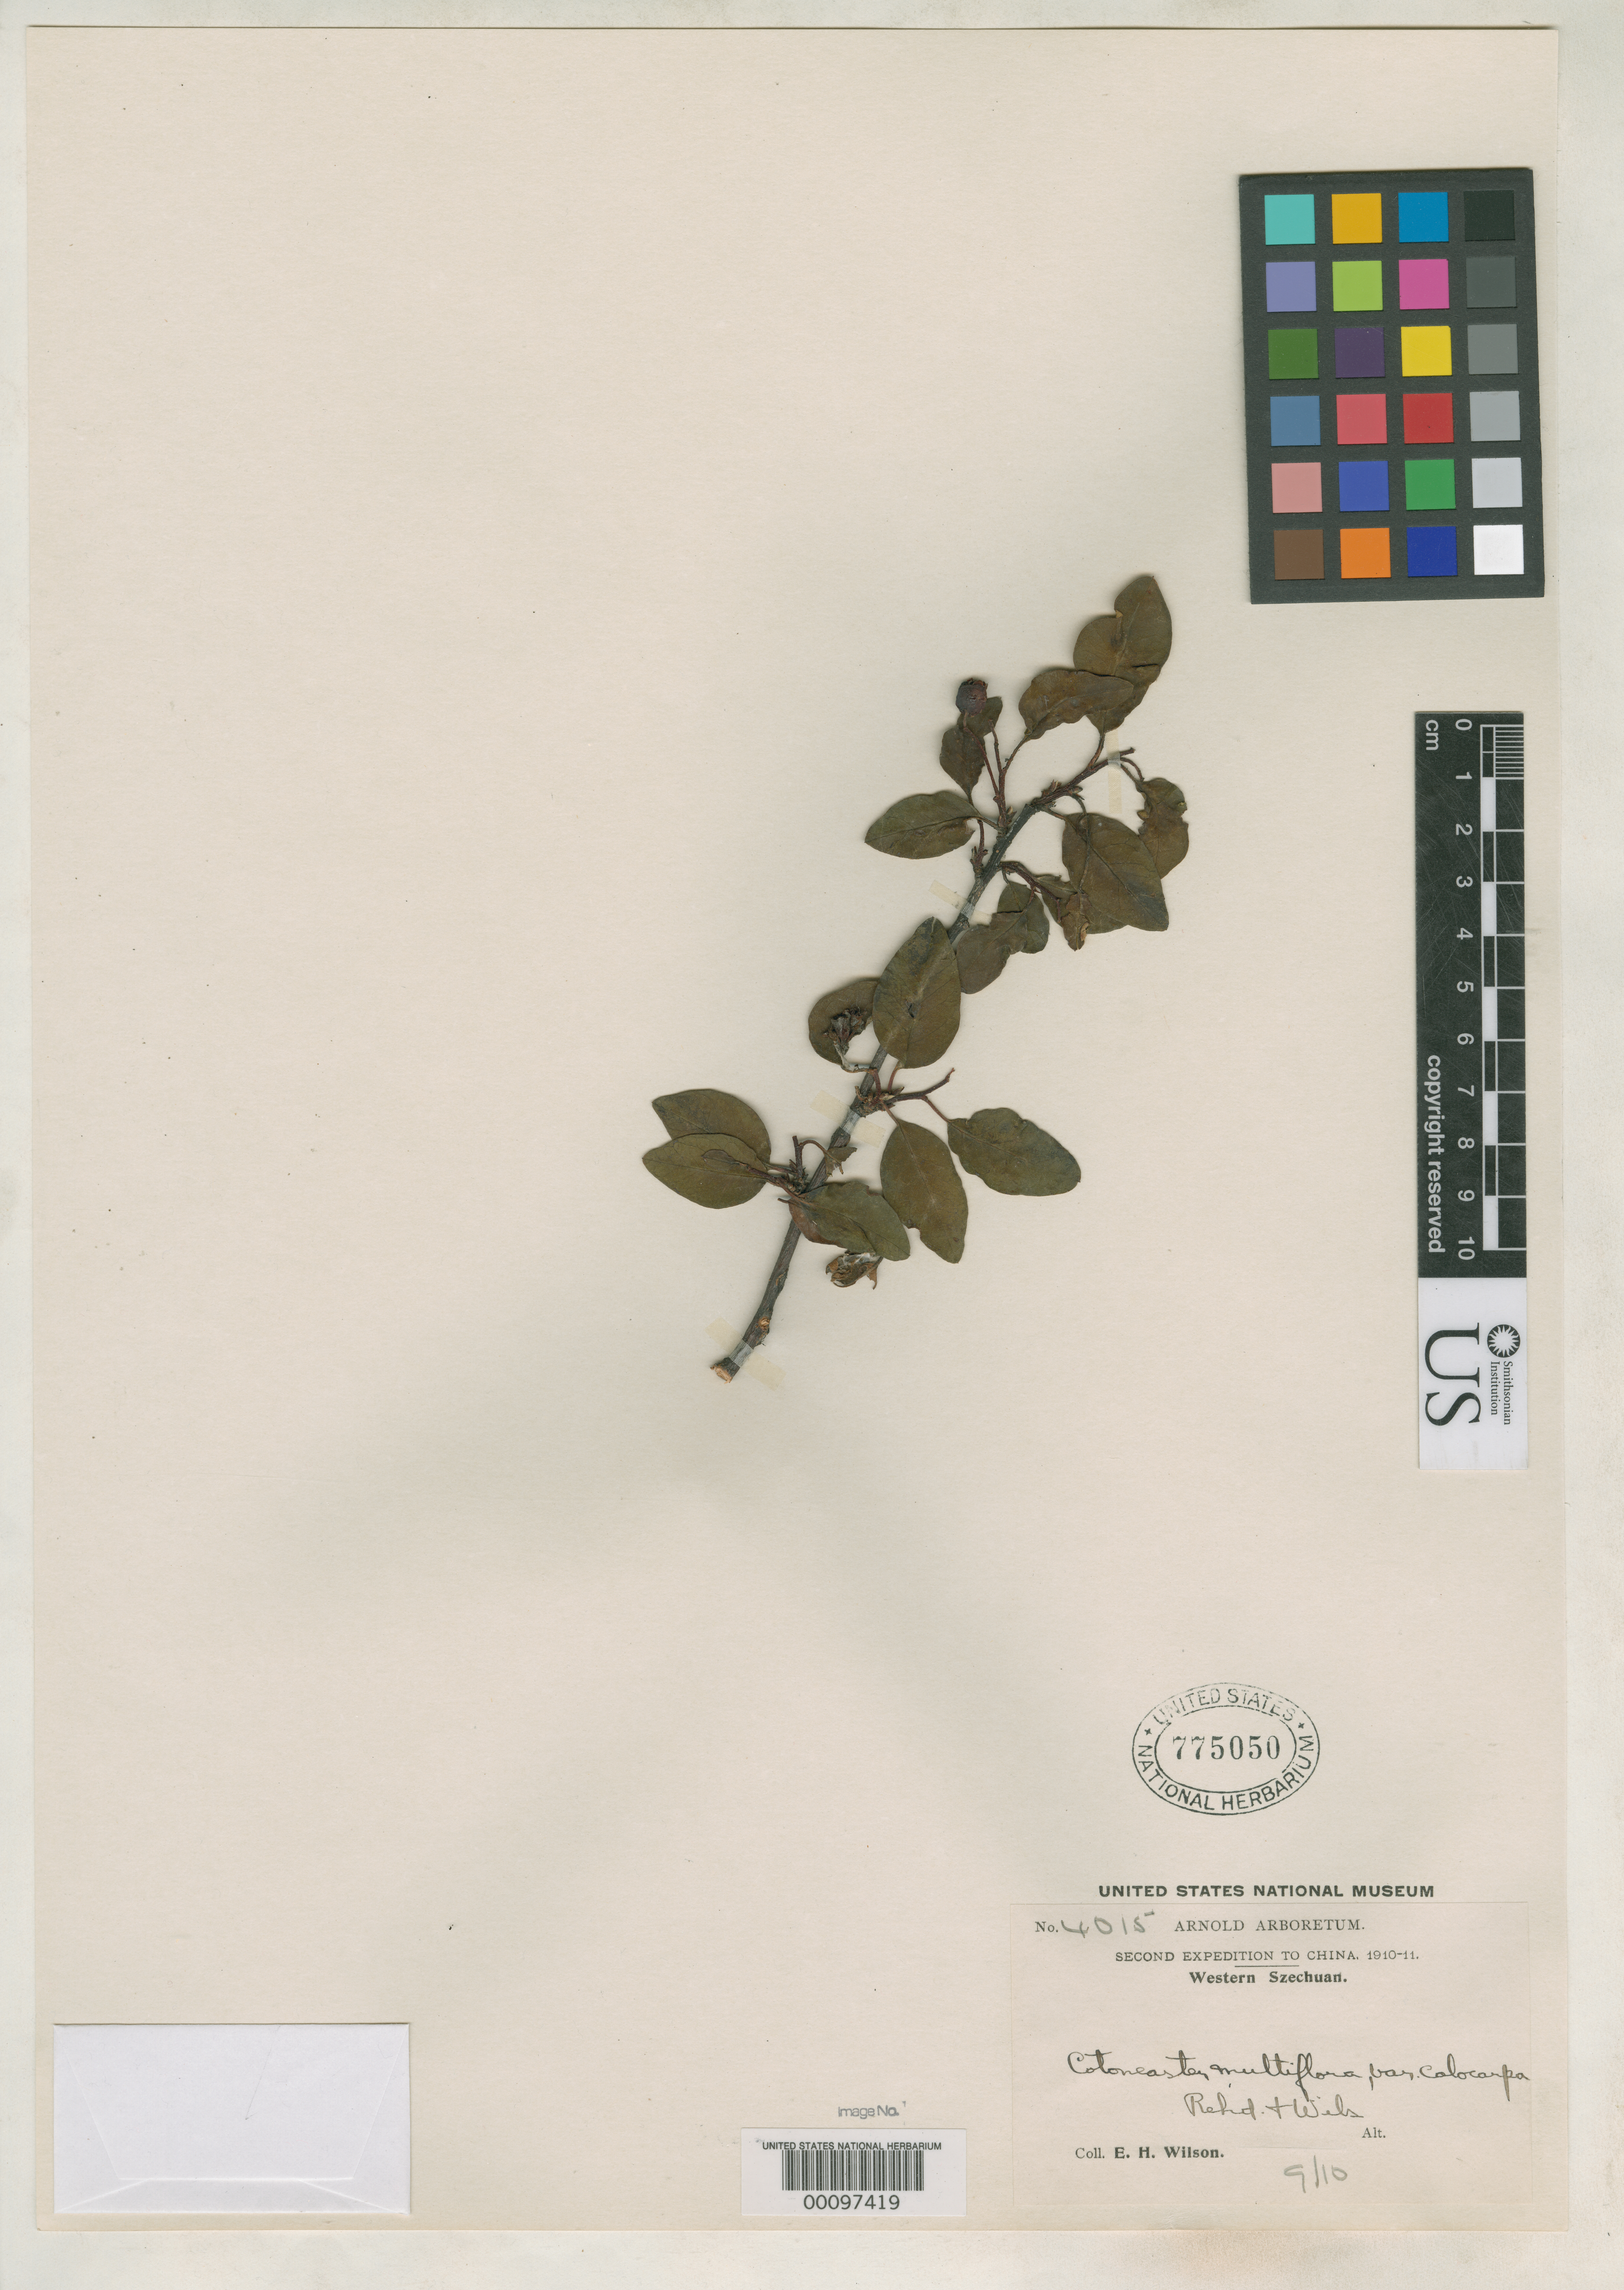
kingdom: Plantae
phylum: Tracheophyta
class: Magnoliopsida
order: Rosales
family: Rosaceae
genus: Cotoneaster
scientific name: Cotoneaster multiflora var. calocarpa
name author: Rehder & E.H. Wilson in Sarg.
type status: Isotype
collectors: E. H. Wilson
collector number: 4015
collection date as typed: Sep 1910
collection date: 1910-09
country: China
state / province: Sichuan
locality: Valley of Min River near Sungpan Ting.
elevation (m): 2300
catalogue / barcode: US 775050